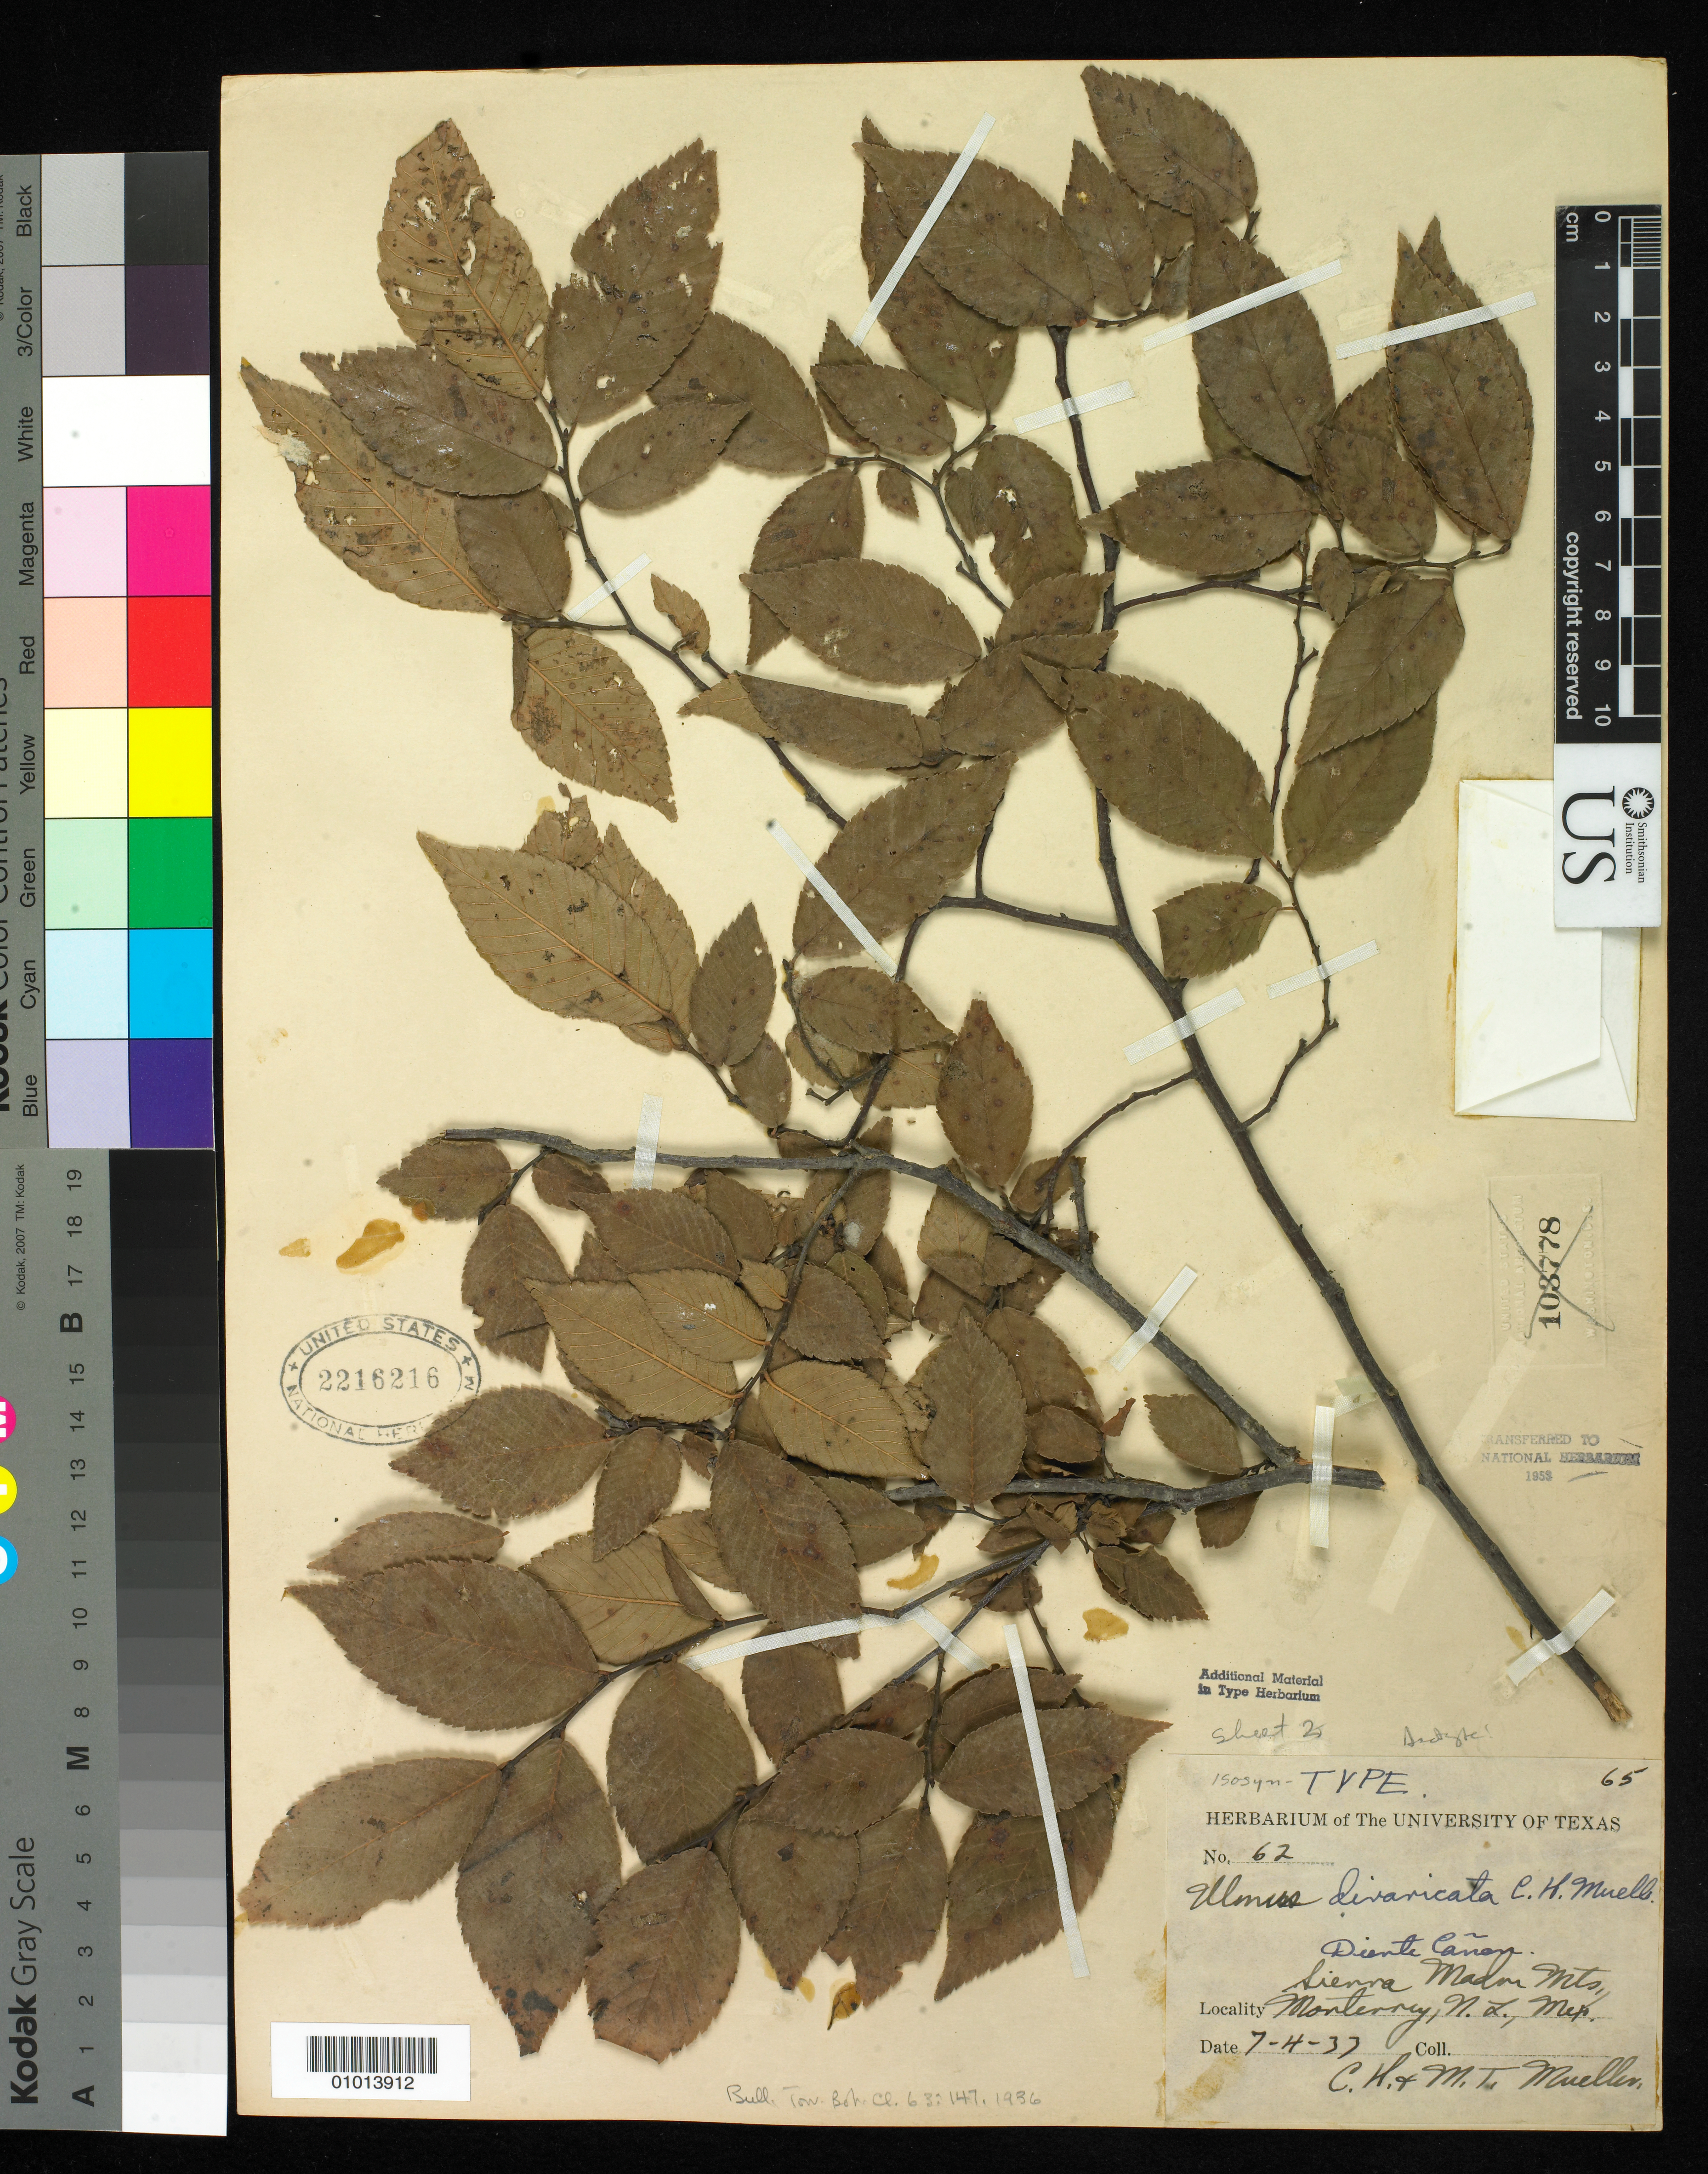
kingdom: Plantae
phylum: Tracheophyta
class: Magnoliopsida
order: Rosales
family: Ulmaceae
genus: Ulmus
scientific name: Ulmus divaricata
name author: C.H. Mull.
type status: Syntype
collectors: C. H. Muller & M. Mueller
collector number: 62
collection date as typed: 04 Jul 1933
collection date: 1933-07-04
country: Mexico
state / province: Nuevo León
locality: Monterrey, Dierte Canyon, Sierra Madre Mts.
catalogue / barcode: US 2216216